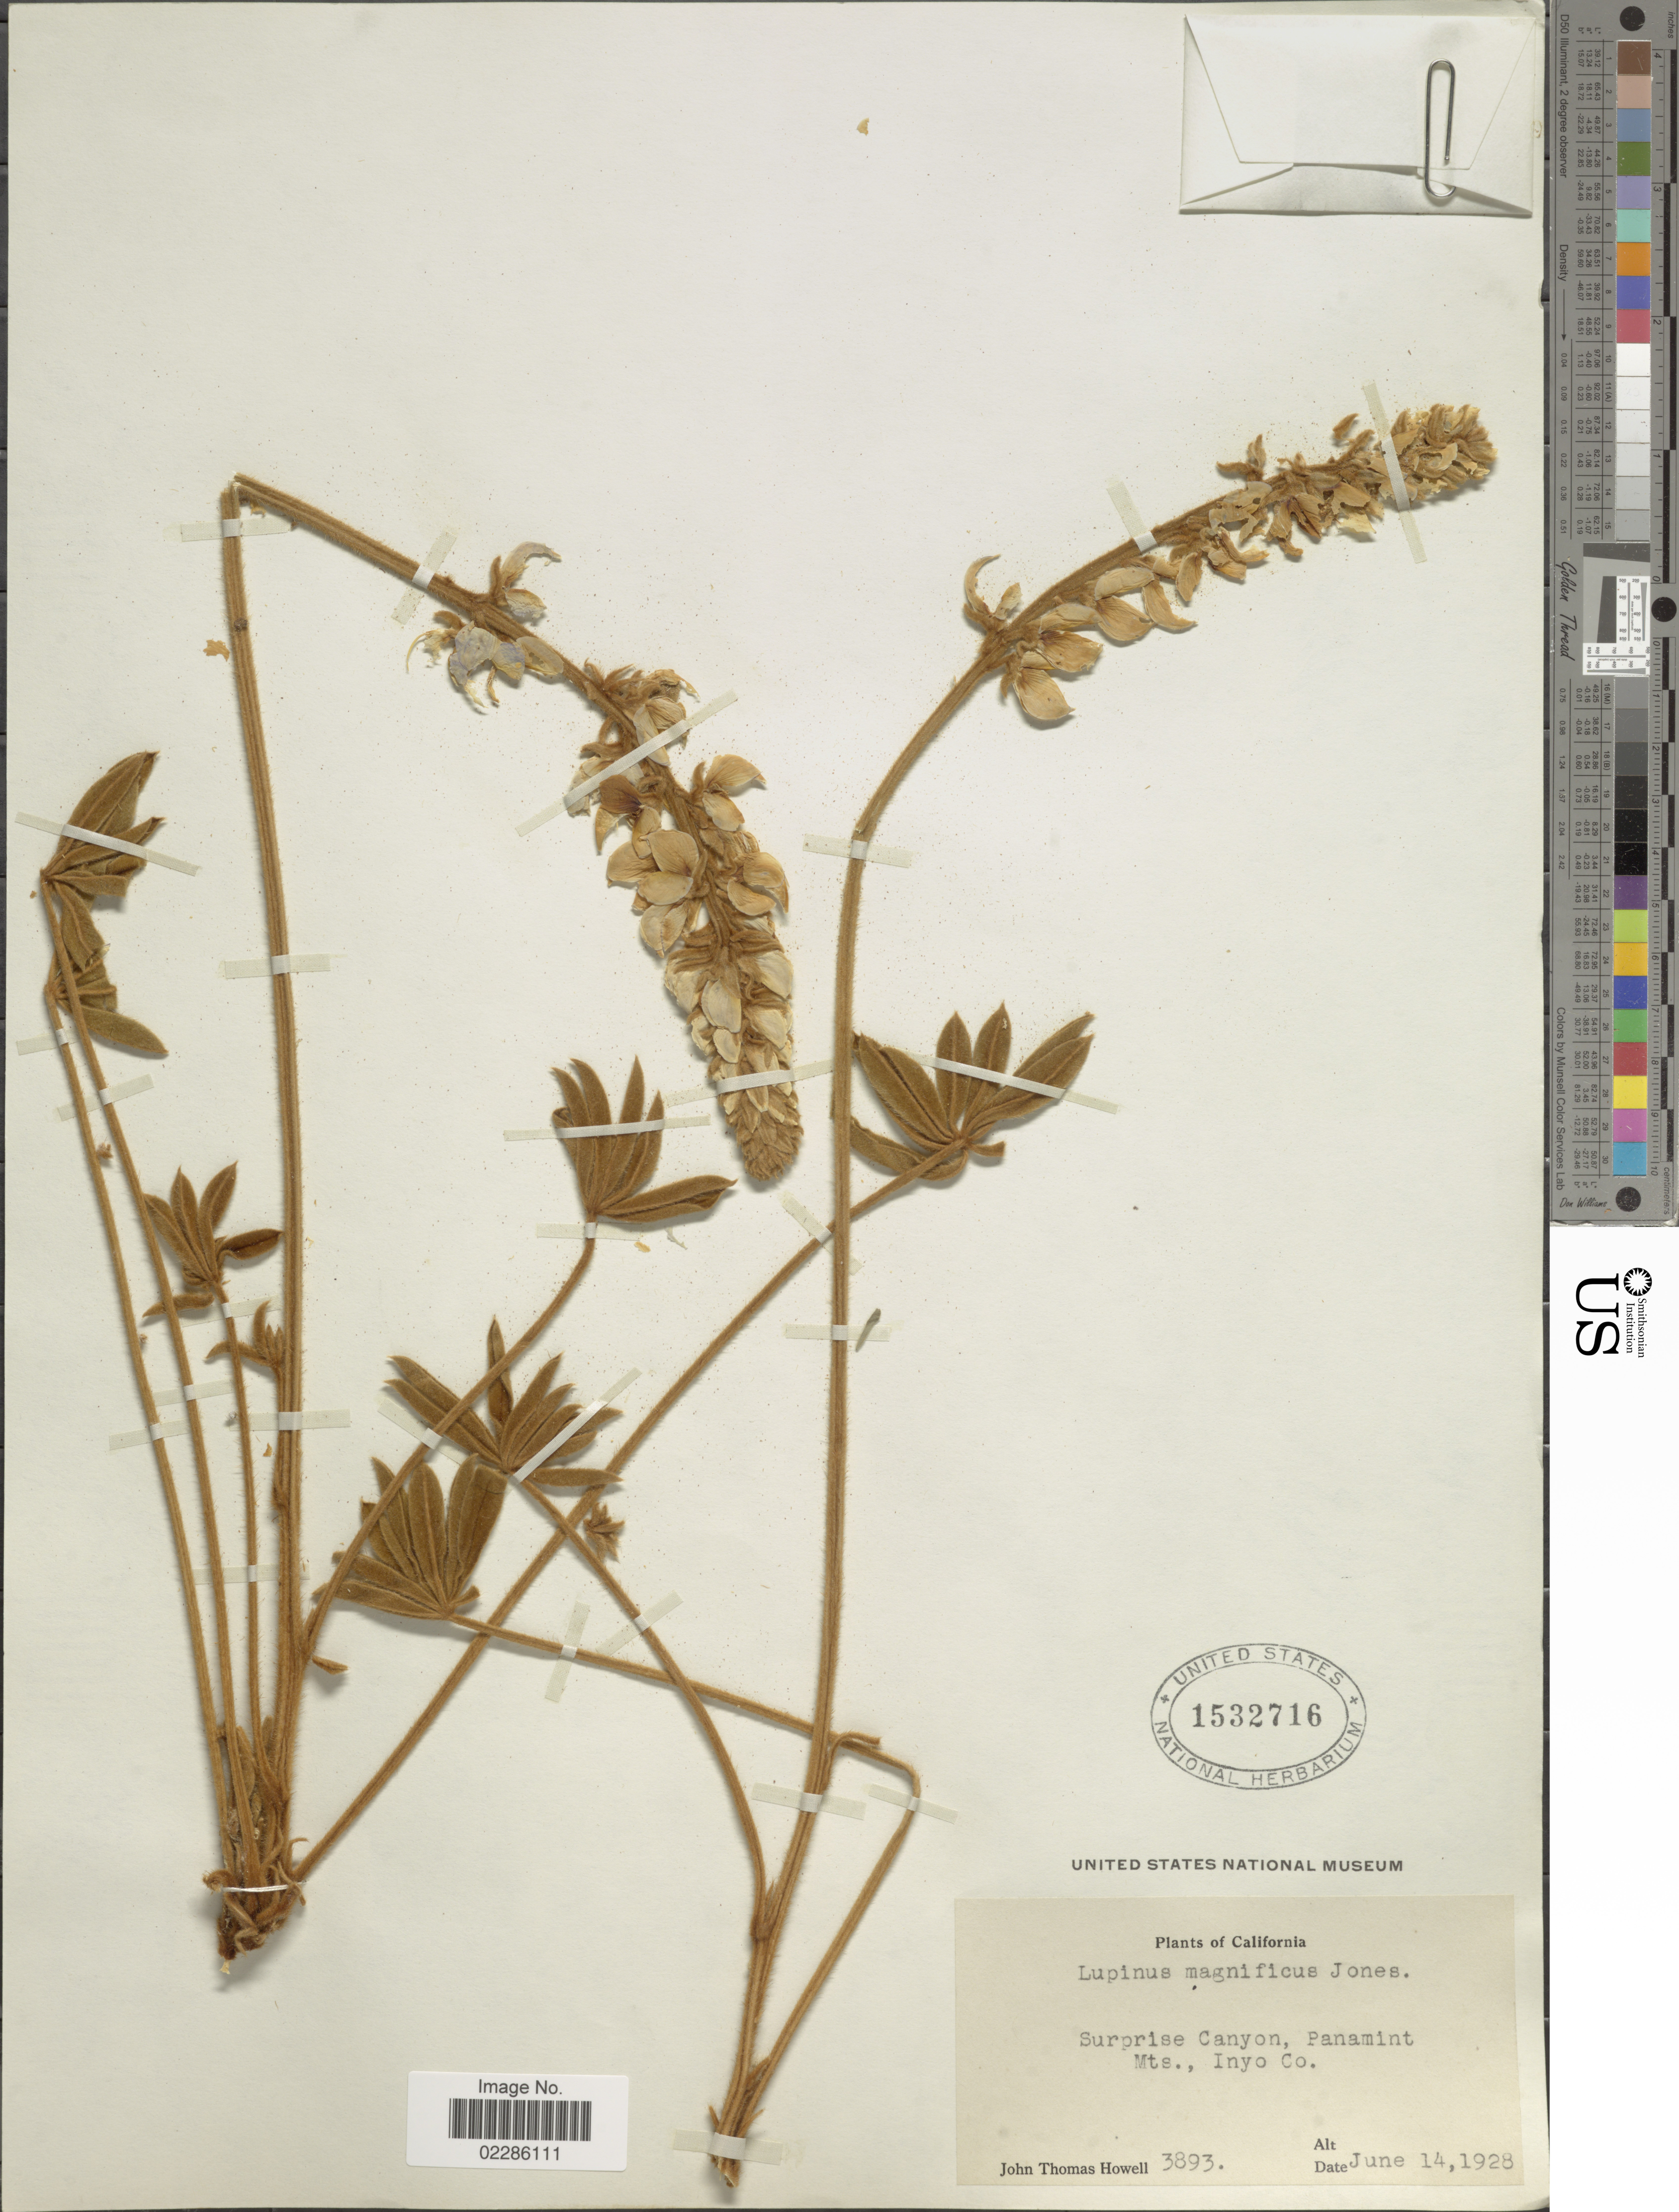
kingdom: Plantae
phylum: Tracheophyta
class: Magnoliopsida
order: Fabales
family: Fabaceae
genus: Lupinus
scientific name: Lupinus magnificus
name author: M.E. Jones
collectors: J. T. Howell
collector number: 3893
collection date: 1928-06-14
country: United States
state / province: California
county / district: Inyo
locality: Surprise Canyon, Panamint Mts., Inyo Co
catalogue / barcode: US 1532716